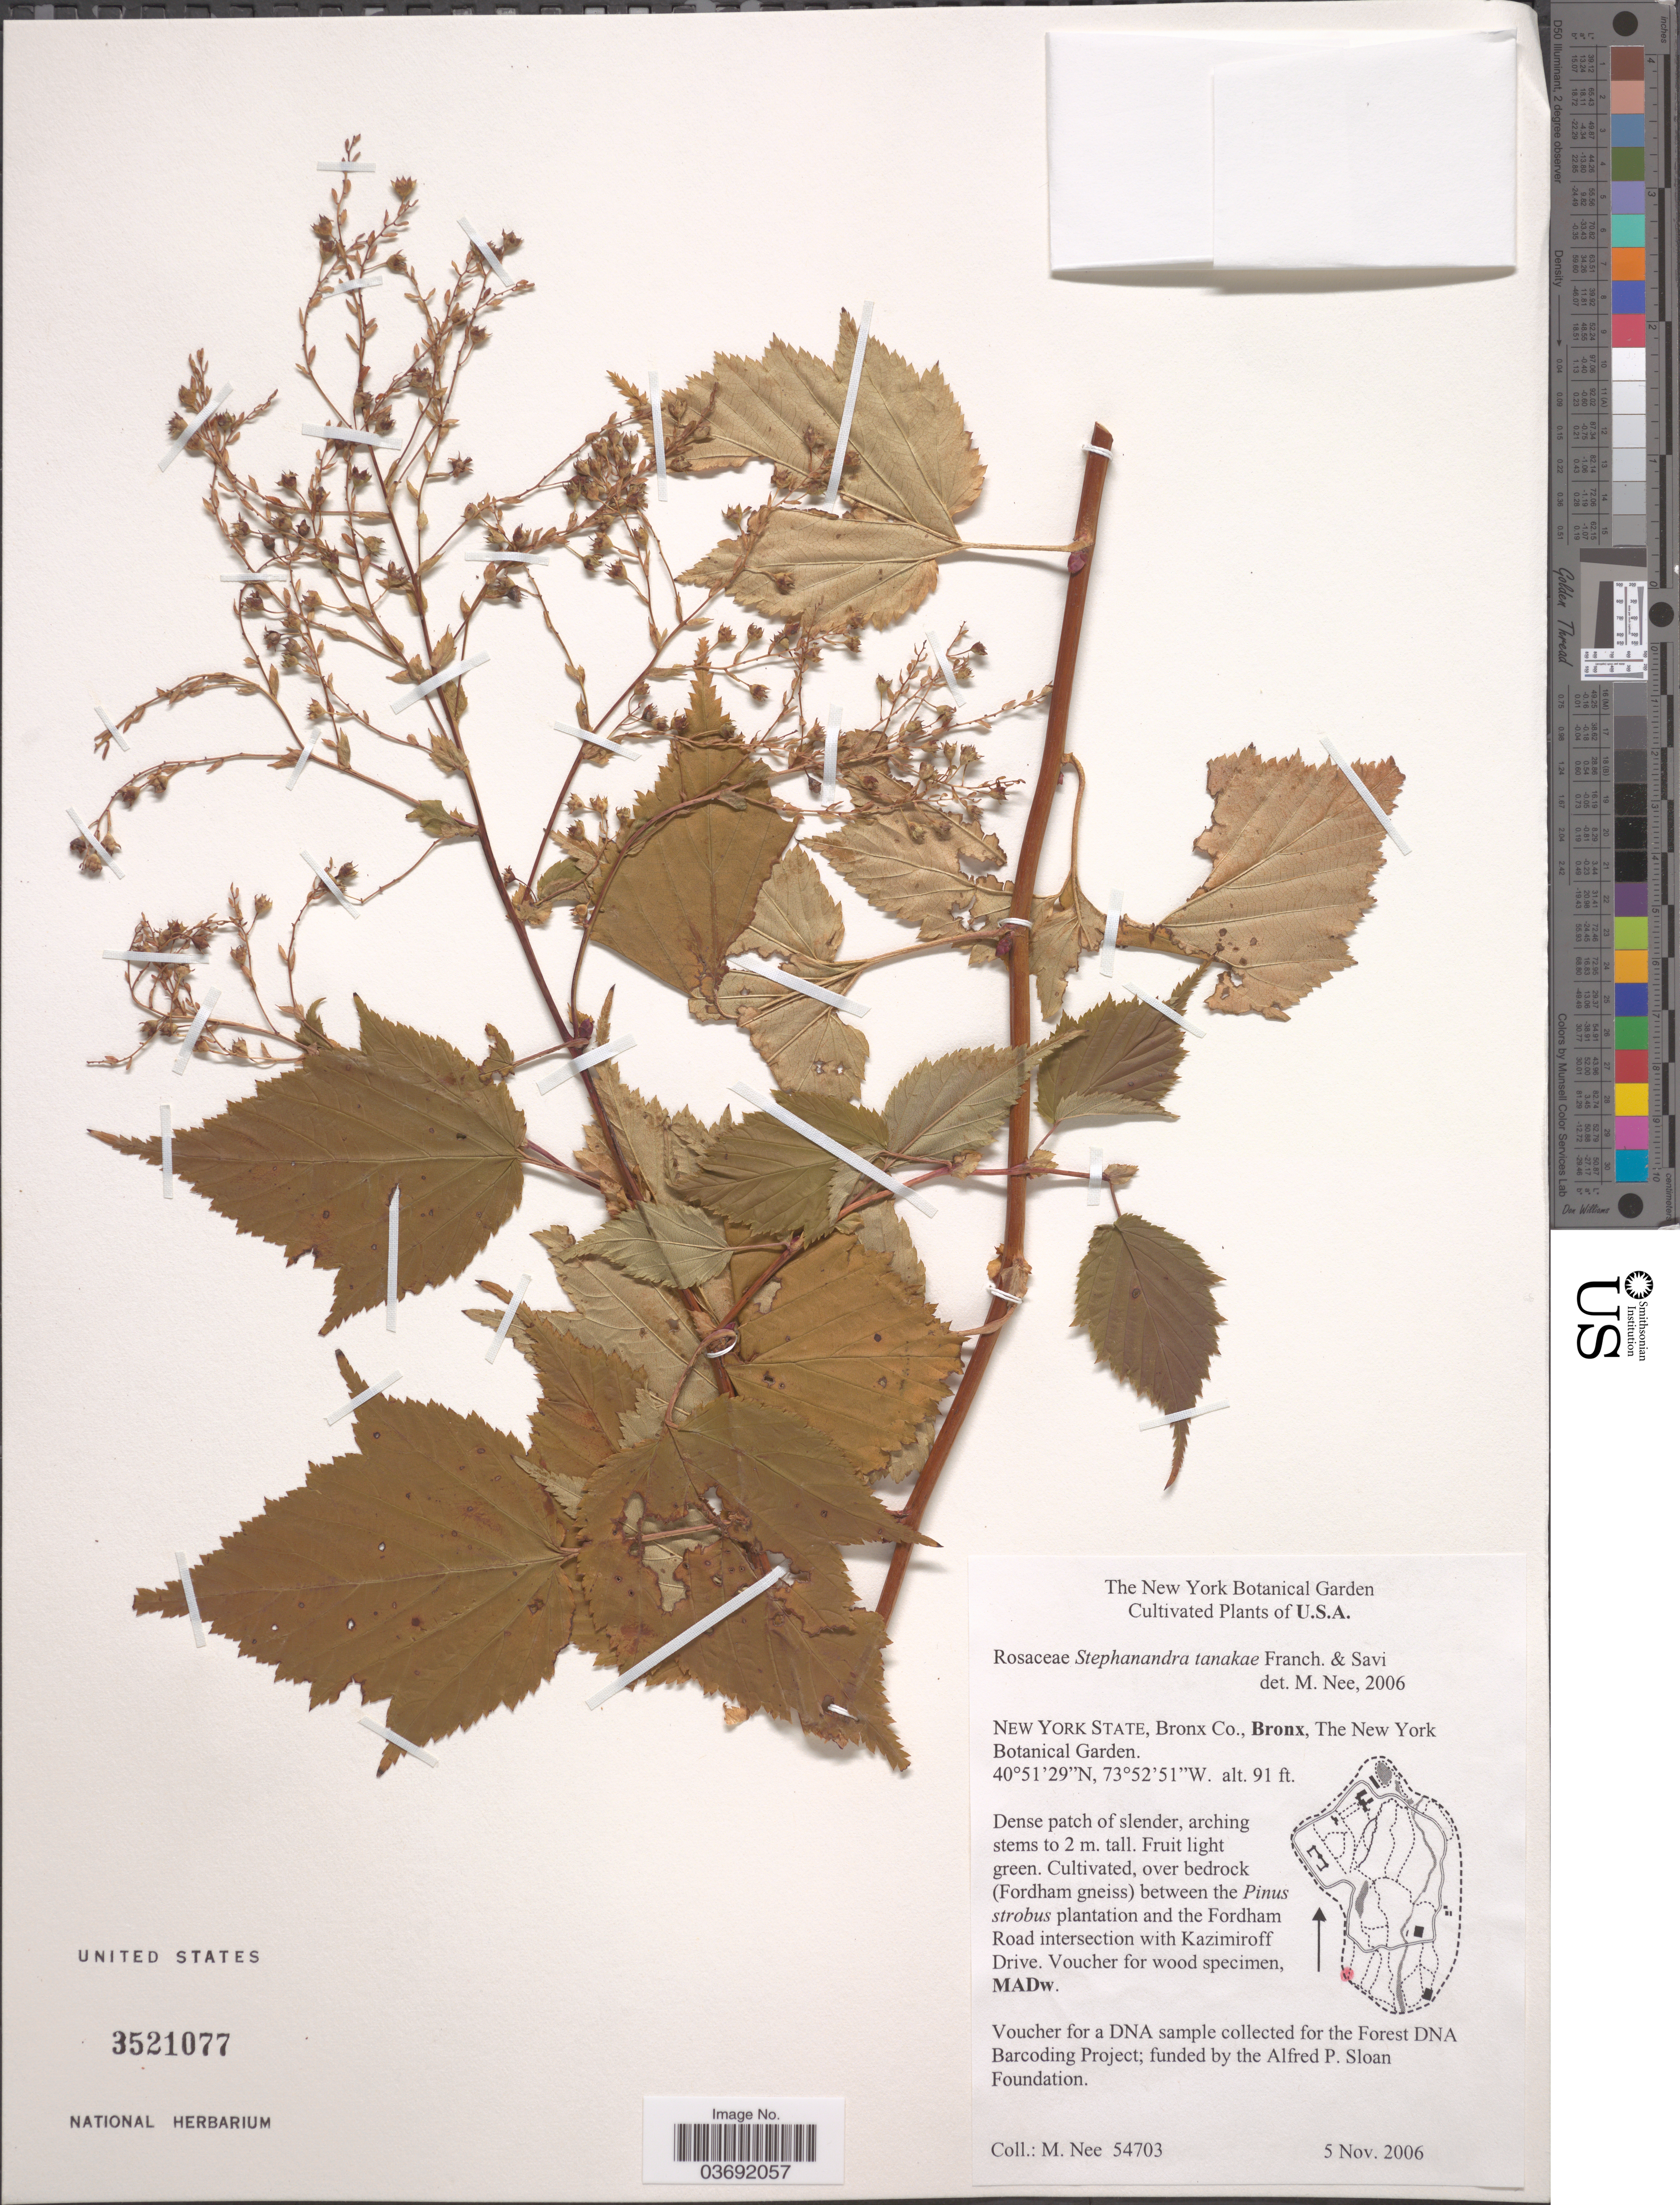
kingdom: Plantae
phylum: Tracheophyta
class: Magnoliopsida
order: Rosales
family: Rosaceae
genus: Neillia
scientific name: Neillia tanakae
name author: (Franch. & Sav.) Franch. & Sav. ex S.H. Oh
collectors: M. Nee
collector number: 54703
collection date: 2006-11-05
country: United States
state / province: New York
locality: Bronx Co., Bronx, The New York Botanical Garden. Over bedrock (Fordham gneiss) between the Pinus strobus plantation and the Fordham Road intersection with Kazimiroff Drive.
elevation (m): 28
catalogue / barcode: US 3521077